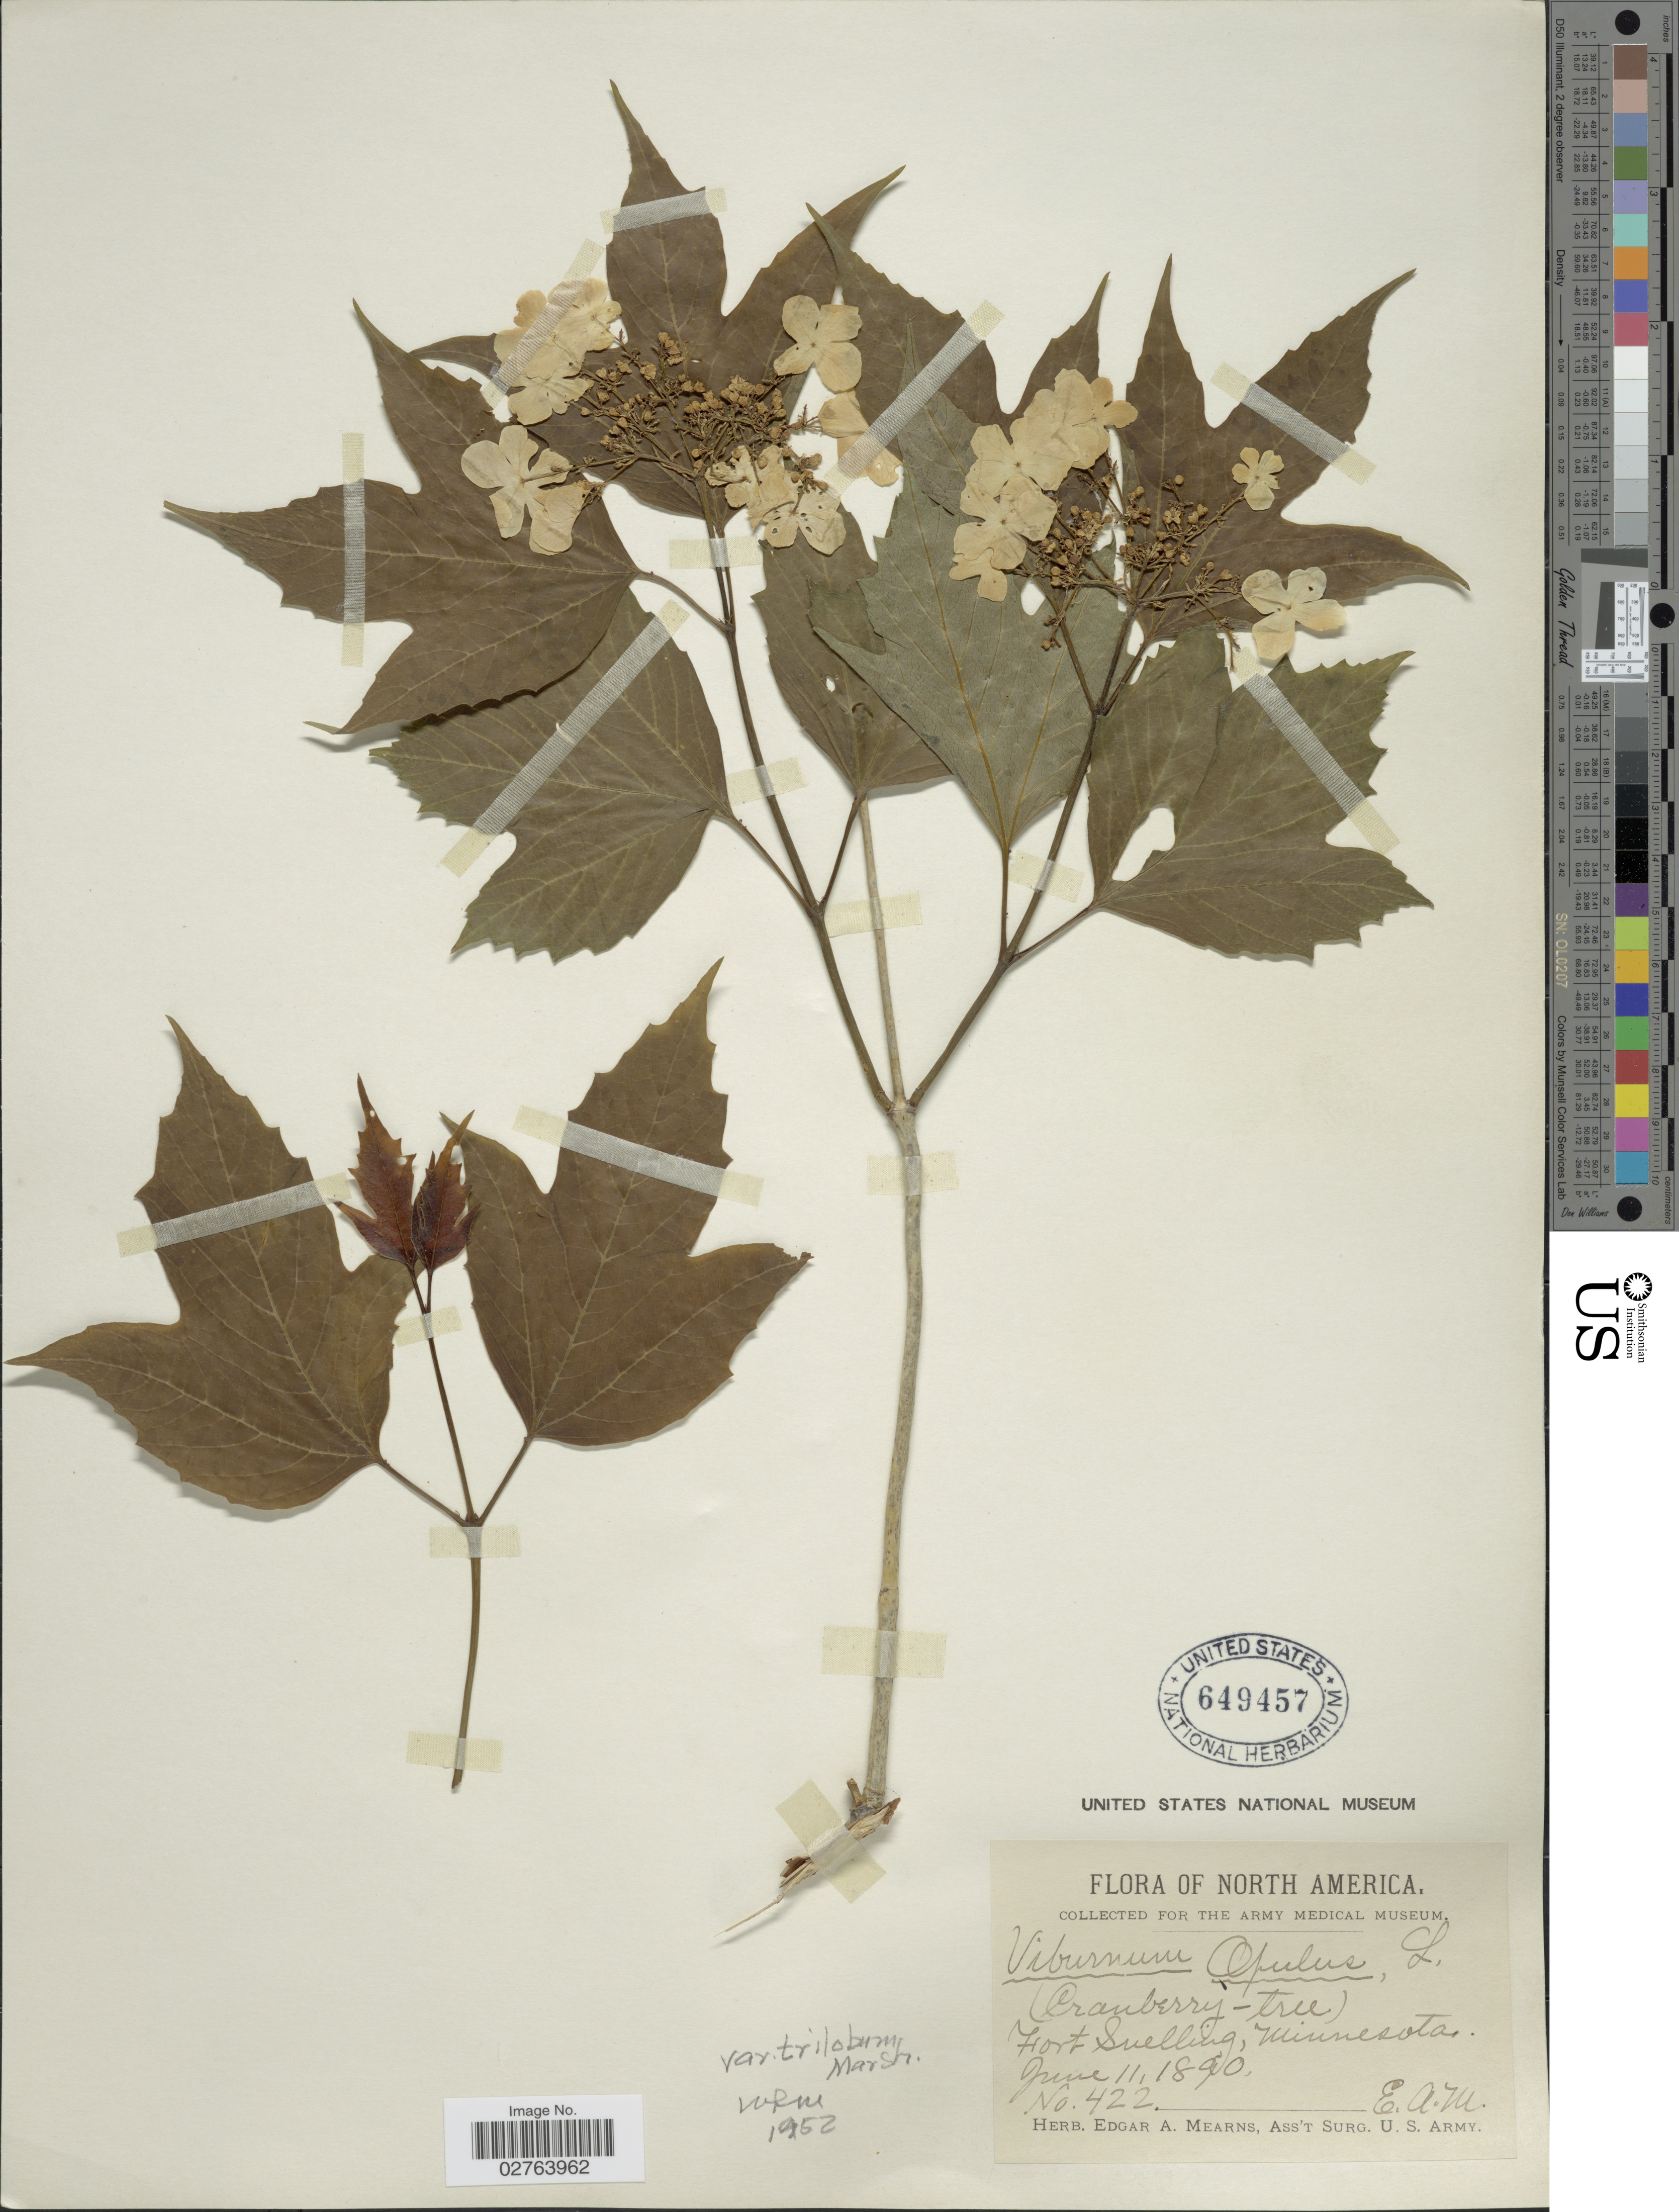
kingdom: Plantae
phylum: Tracheophyta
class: Magnoliopsida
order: Dipsacales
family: Viburnaceae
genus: Viburnum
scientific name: Viburnum opulus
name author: L.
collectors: E. A. Mearns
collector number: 422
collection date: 1890-06-11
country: United States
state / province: Minnesota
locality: Fort Snelling.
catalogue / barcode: US 649457